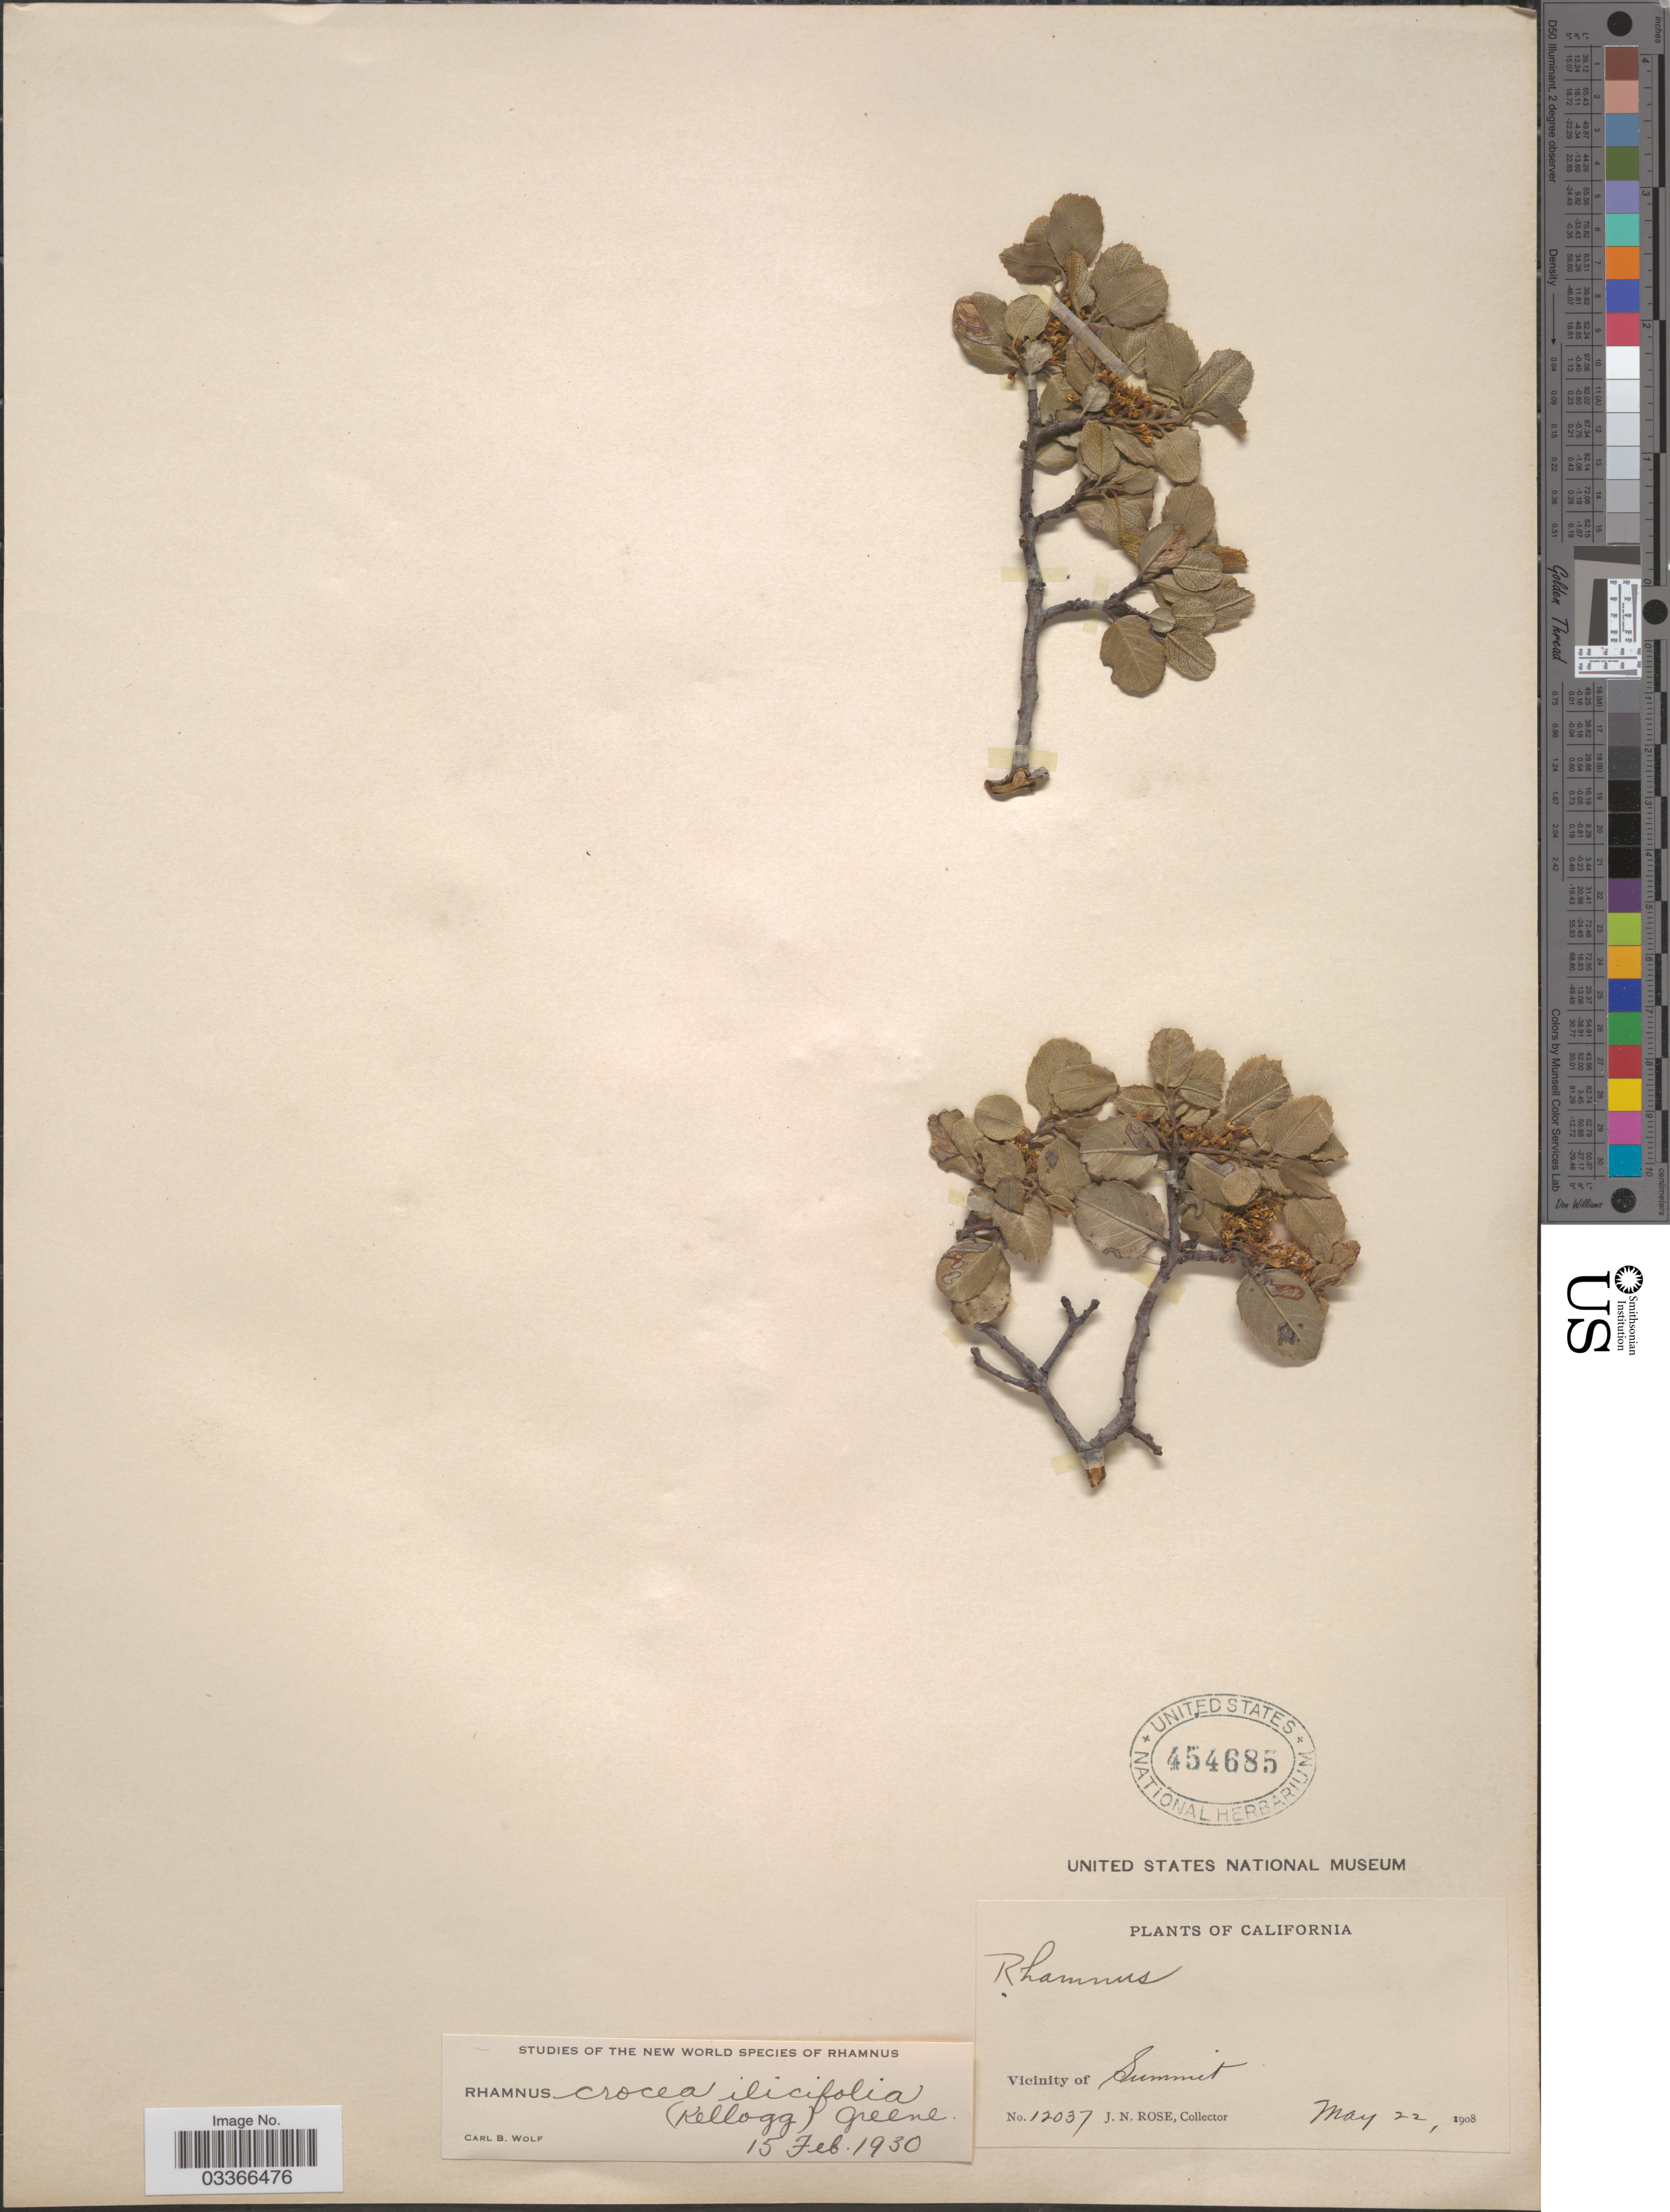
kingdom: Plantae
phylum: Tracheophyta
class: Magnoliopsida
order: Rosales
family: Rhamnaceae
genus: Rhamnus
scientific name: Rhamnus crocea var. ilicifolia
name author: (Kellogg) Greene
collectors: J. N. Rose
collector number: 12037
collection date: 1908-05-22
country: United States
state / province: California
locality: Vicinity of Summit.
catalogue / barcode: US 454685